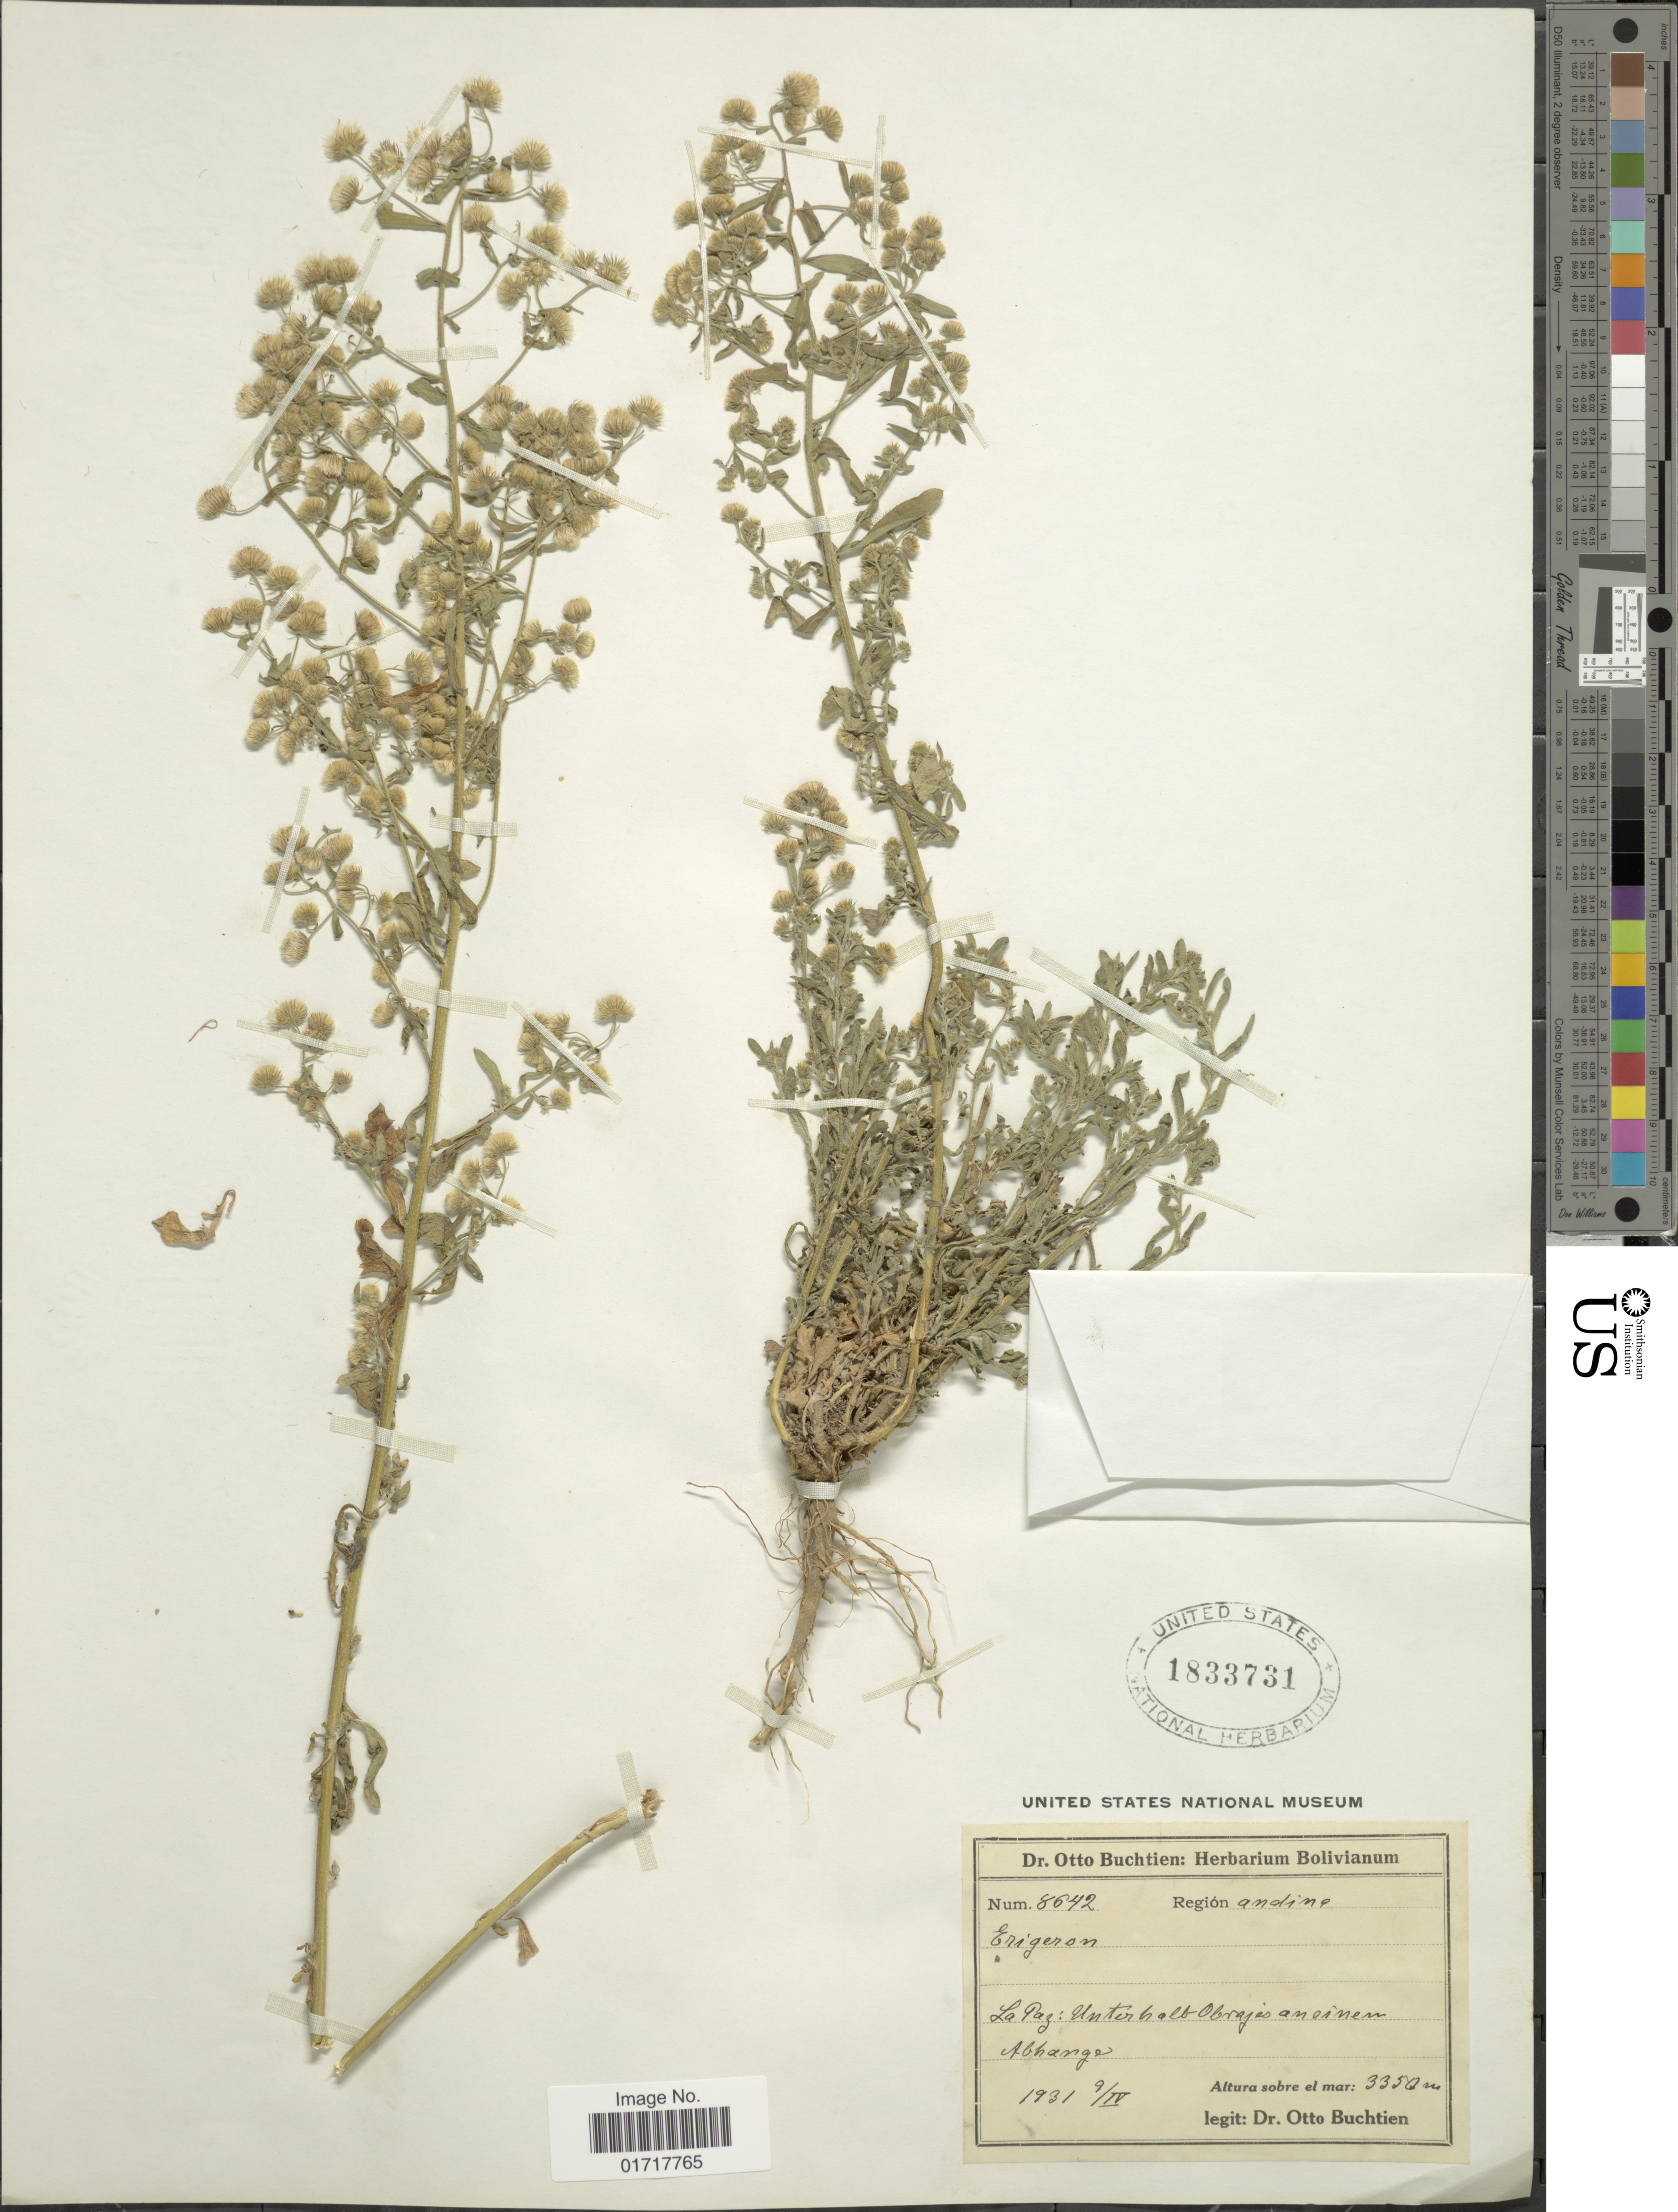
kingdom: Plantae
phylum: Tracheophyta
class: Magnoliopsida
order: Asterales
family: Asteraceae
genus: Conyza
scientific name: Conyza sp.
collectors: O. Buchtien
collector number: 8642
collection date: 1931-04-09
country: Bolivia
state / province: La Paz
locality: La Paz: Unterhalb Obrajas aneinem, Abhange, Region andine.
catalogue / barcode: US 1833731